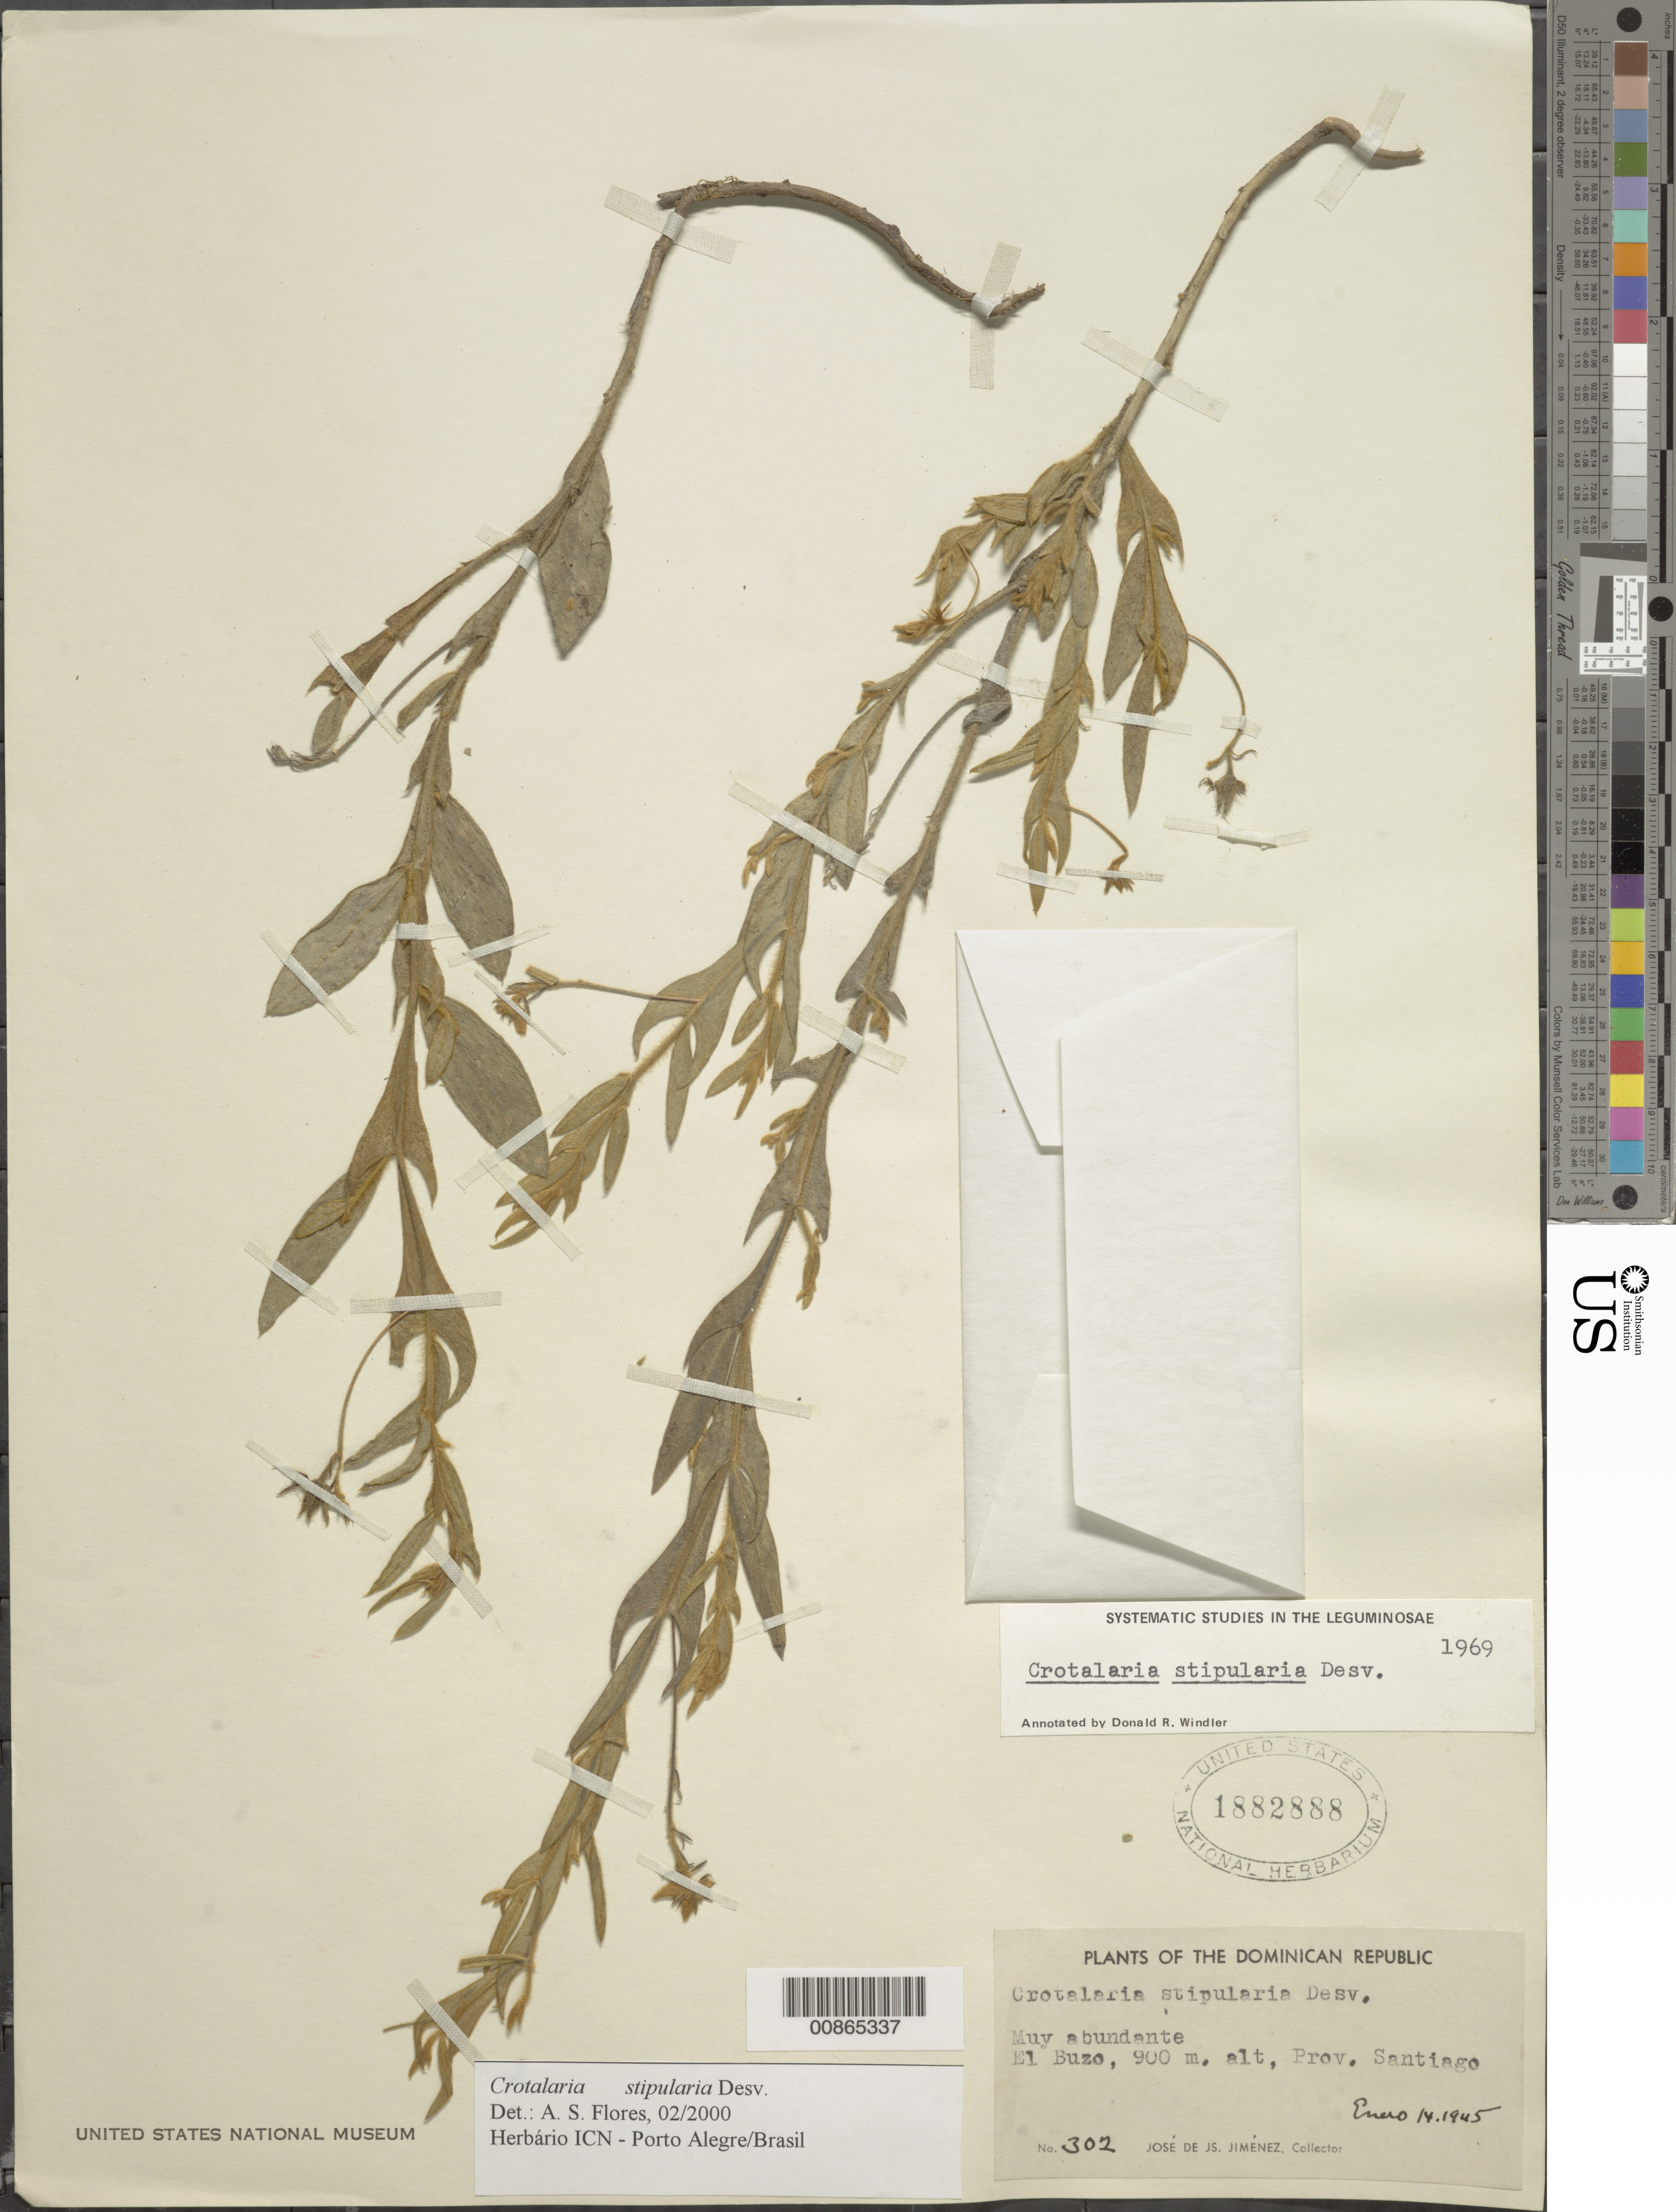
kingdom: Plantae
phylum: Tracheophyta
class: Magnoliopsida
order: Fabales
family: Fabaceae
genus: Crotalaria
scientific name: Crotalaria stipularia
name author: Desv.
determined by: Flores, A. S., (ICN), Universidade Federal do Rio Grande do Sul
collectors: J. J. Jiménez Almonte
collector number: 302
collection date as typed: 14 Jan 1945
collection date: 1945-01-14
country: Dominican Republic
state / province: Santiago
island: Hispaniola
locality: El Buzo.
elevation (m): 900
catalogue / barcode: US 1882888